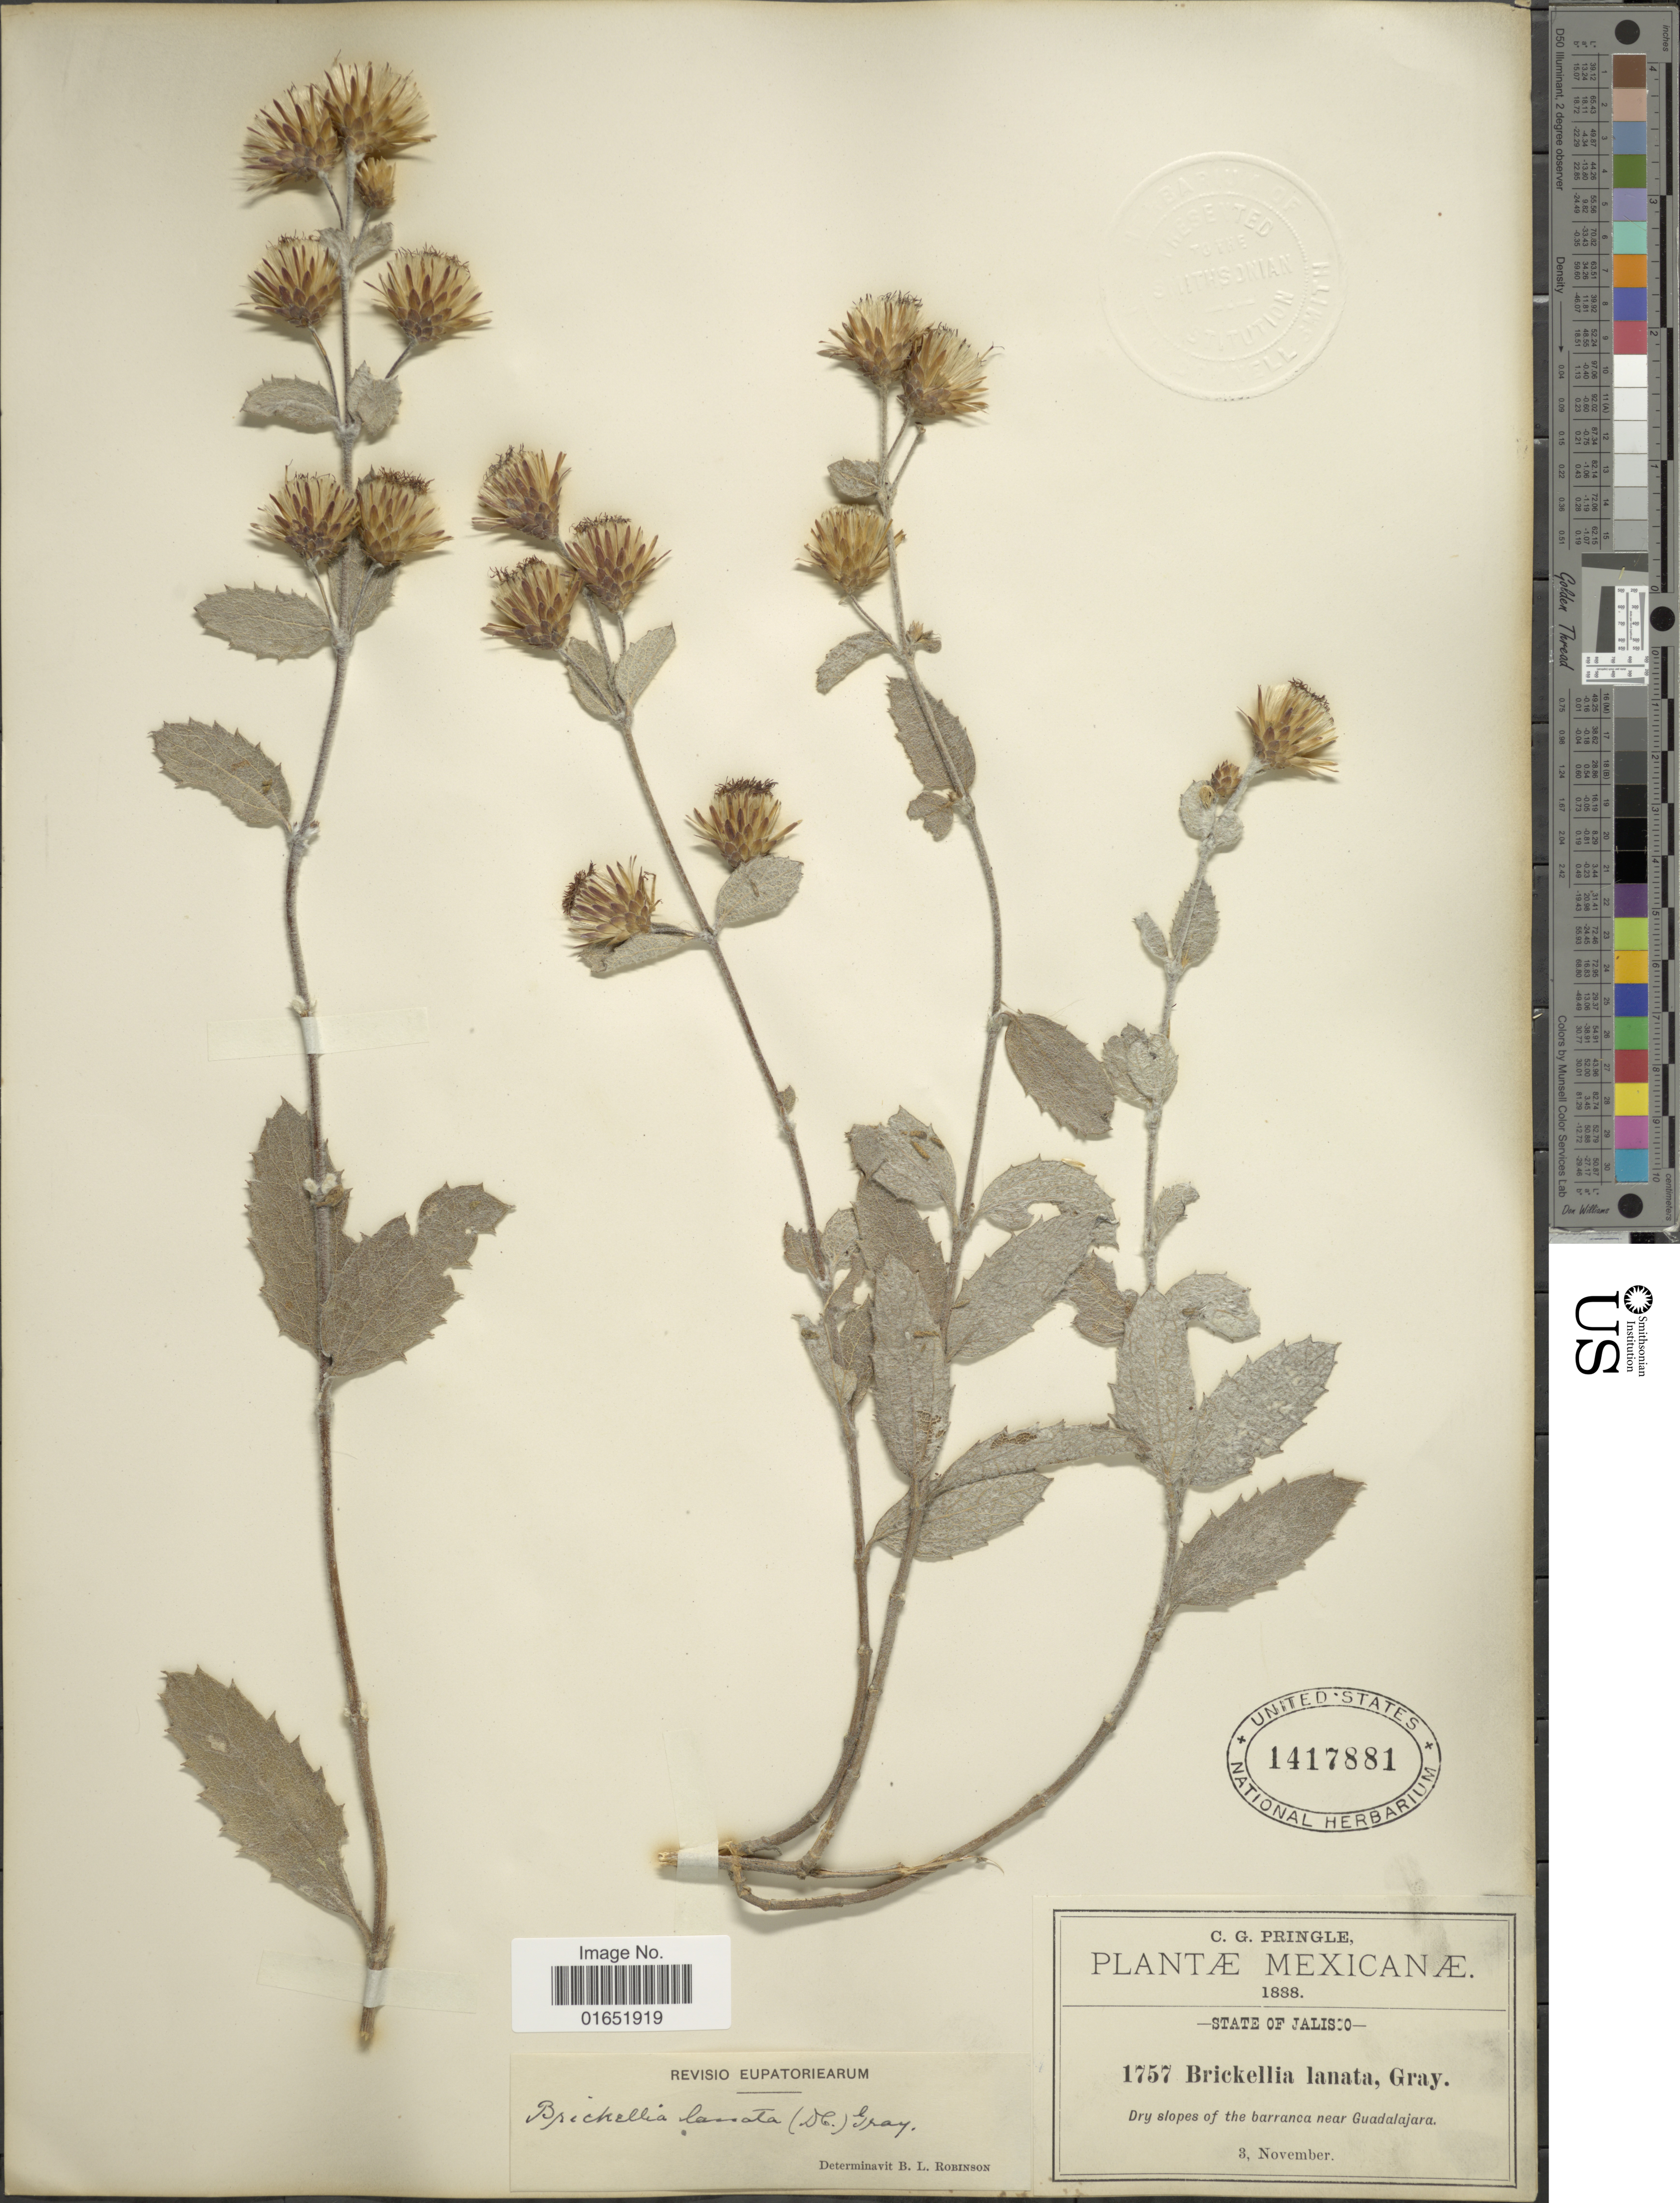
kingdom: Plantae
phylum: Tracheophyta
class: Magnoliopsida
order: Asterales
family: Asteraceae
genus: Brickellia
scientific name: Brickellia lanata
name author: (DC.) A. Gray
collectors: C. G. Pringle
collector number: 1757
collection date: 1888-11-03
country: Mexico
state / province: Jalisco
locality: Dry slopes of the barranca near Guadalajara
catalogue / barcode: US 1417881